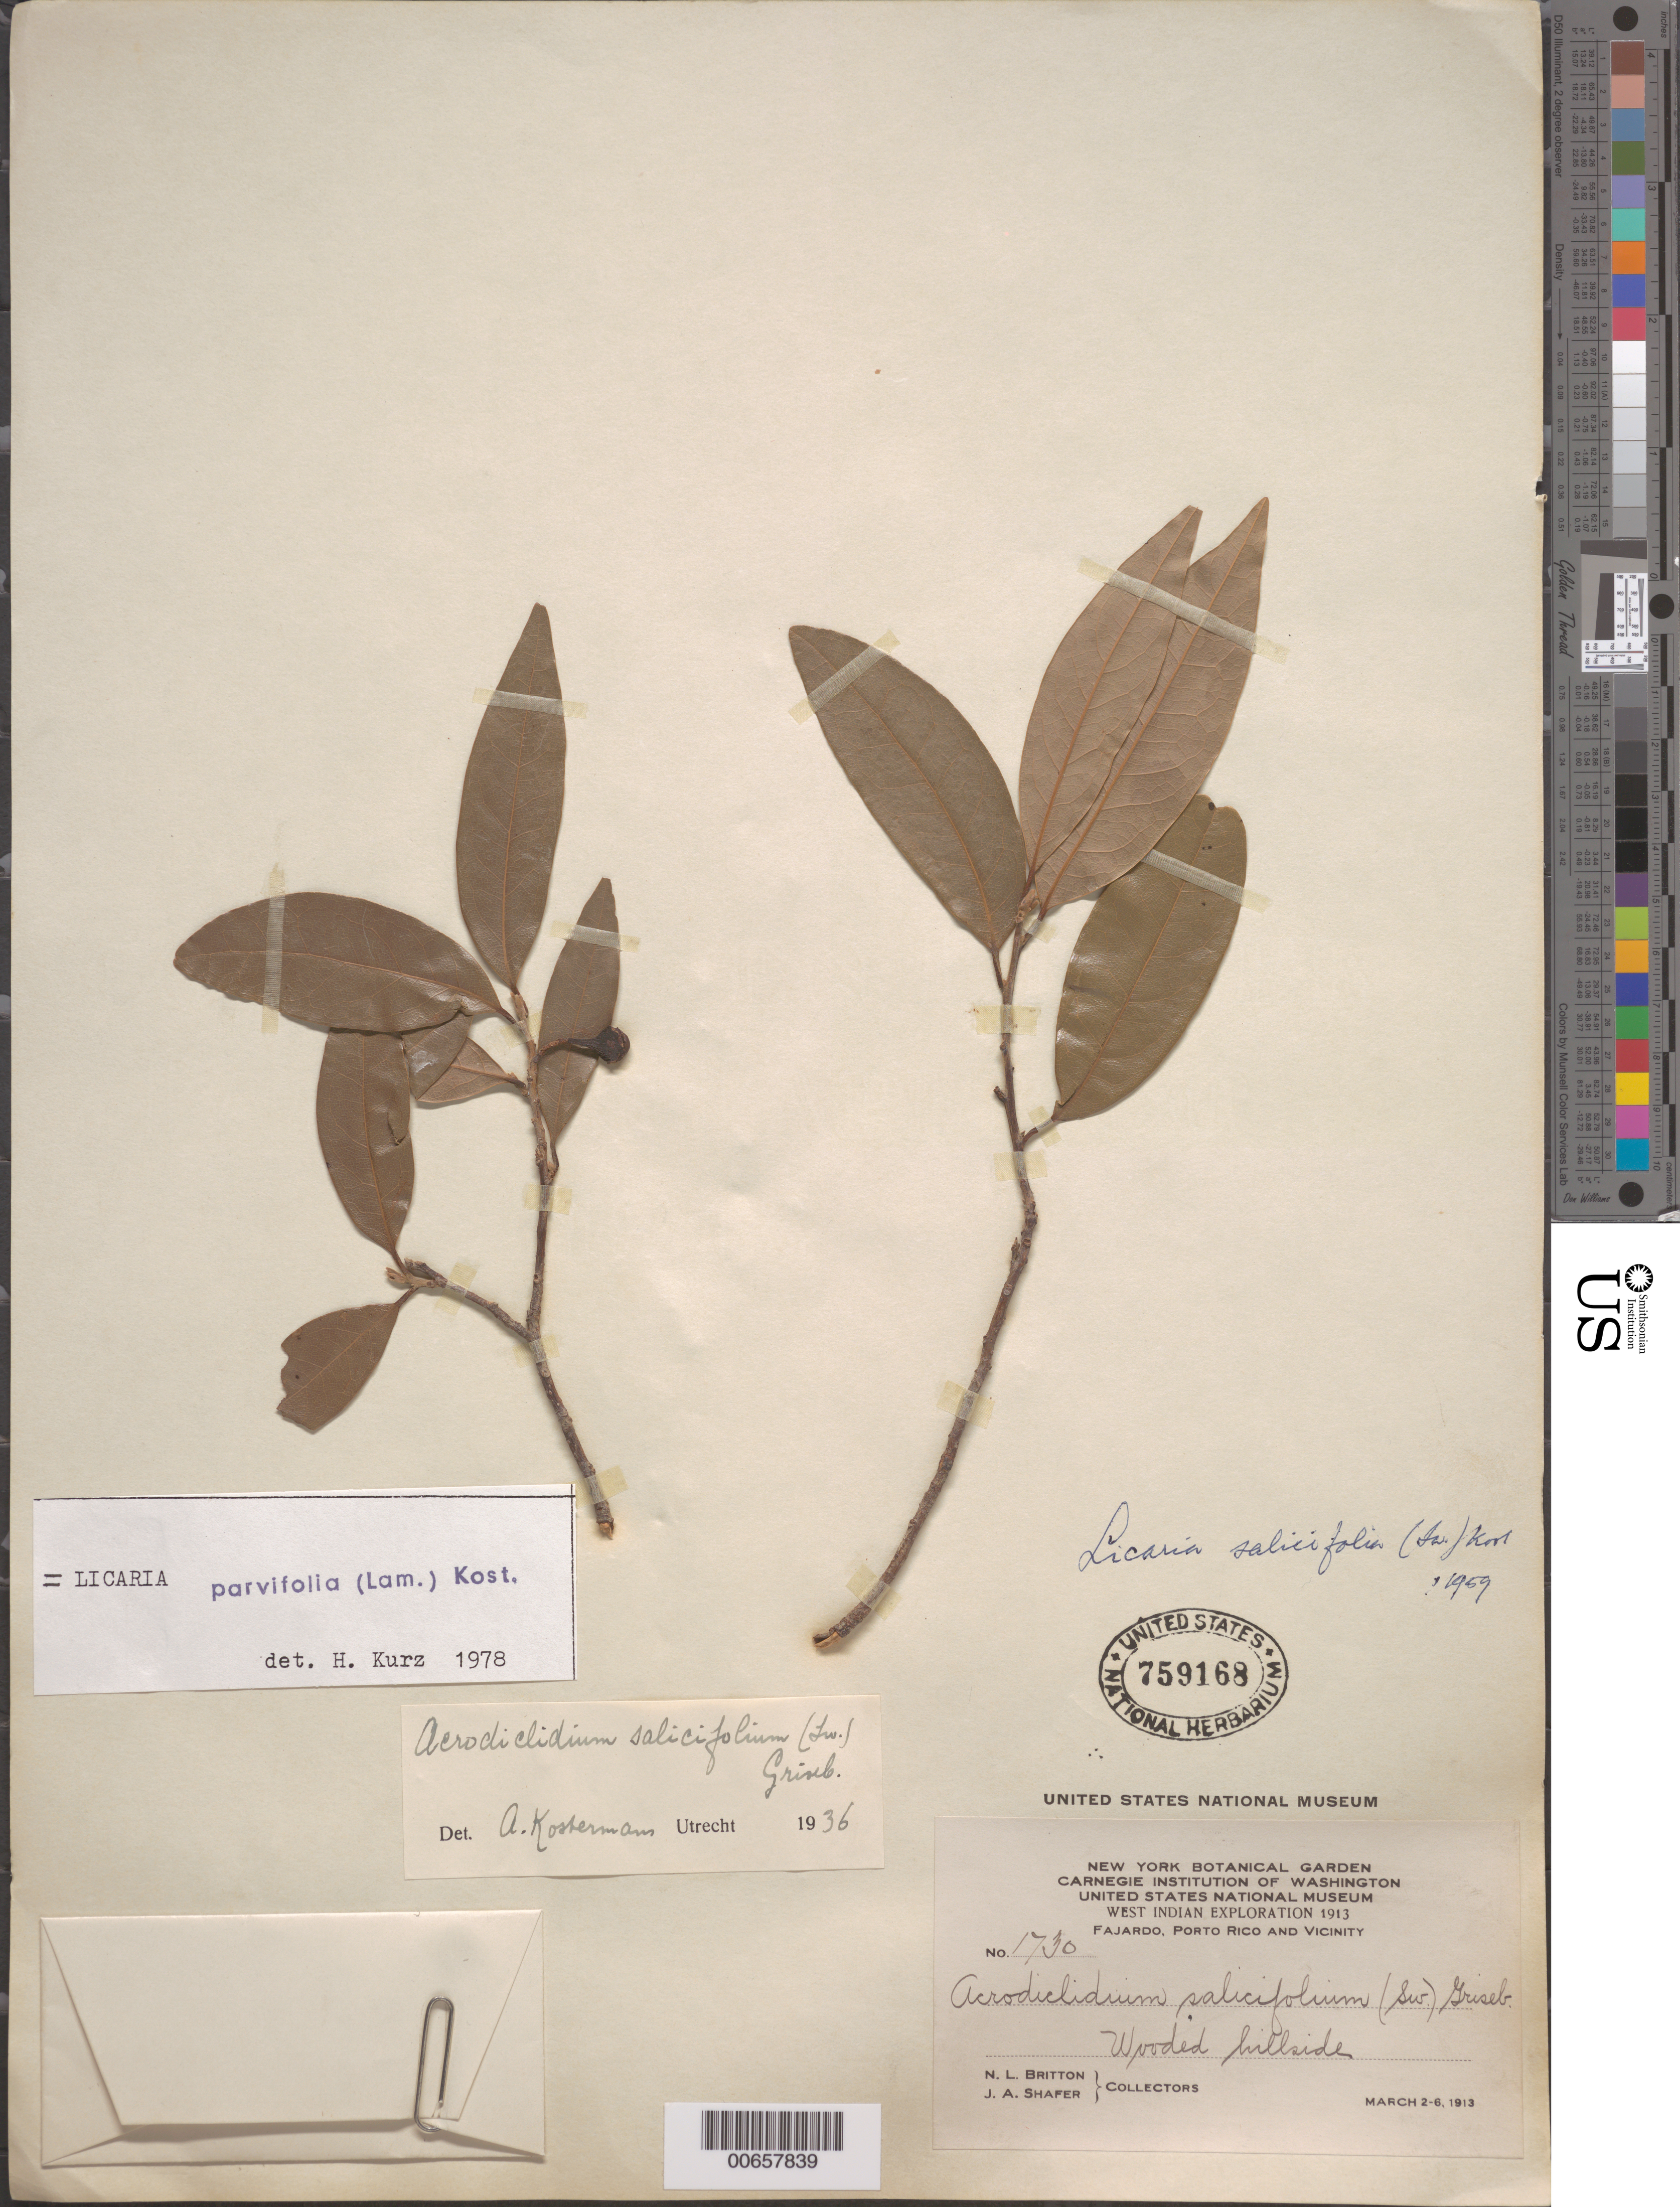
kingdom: Plantae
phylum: Tracheophyta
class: Magnoliopsida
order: Laurales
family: Lauraceae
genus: Licaria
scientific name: Licaria parvifolia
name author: (Lam.) Kosterm. ex León & Alain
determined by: Kurz, H.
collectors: N. Britton & J. A. Shafer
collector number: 1730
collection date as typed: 02 Mar 1913 to 06 Mar 1913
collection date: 1913-03-02/1913-03-06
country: Puerto Rico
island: Greater Antilles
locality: Fajardo, vic of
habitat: Wooded hillside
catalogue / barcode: US 759168